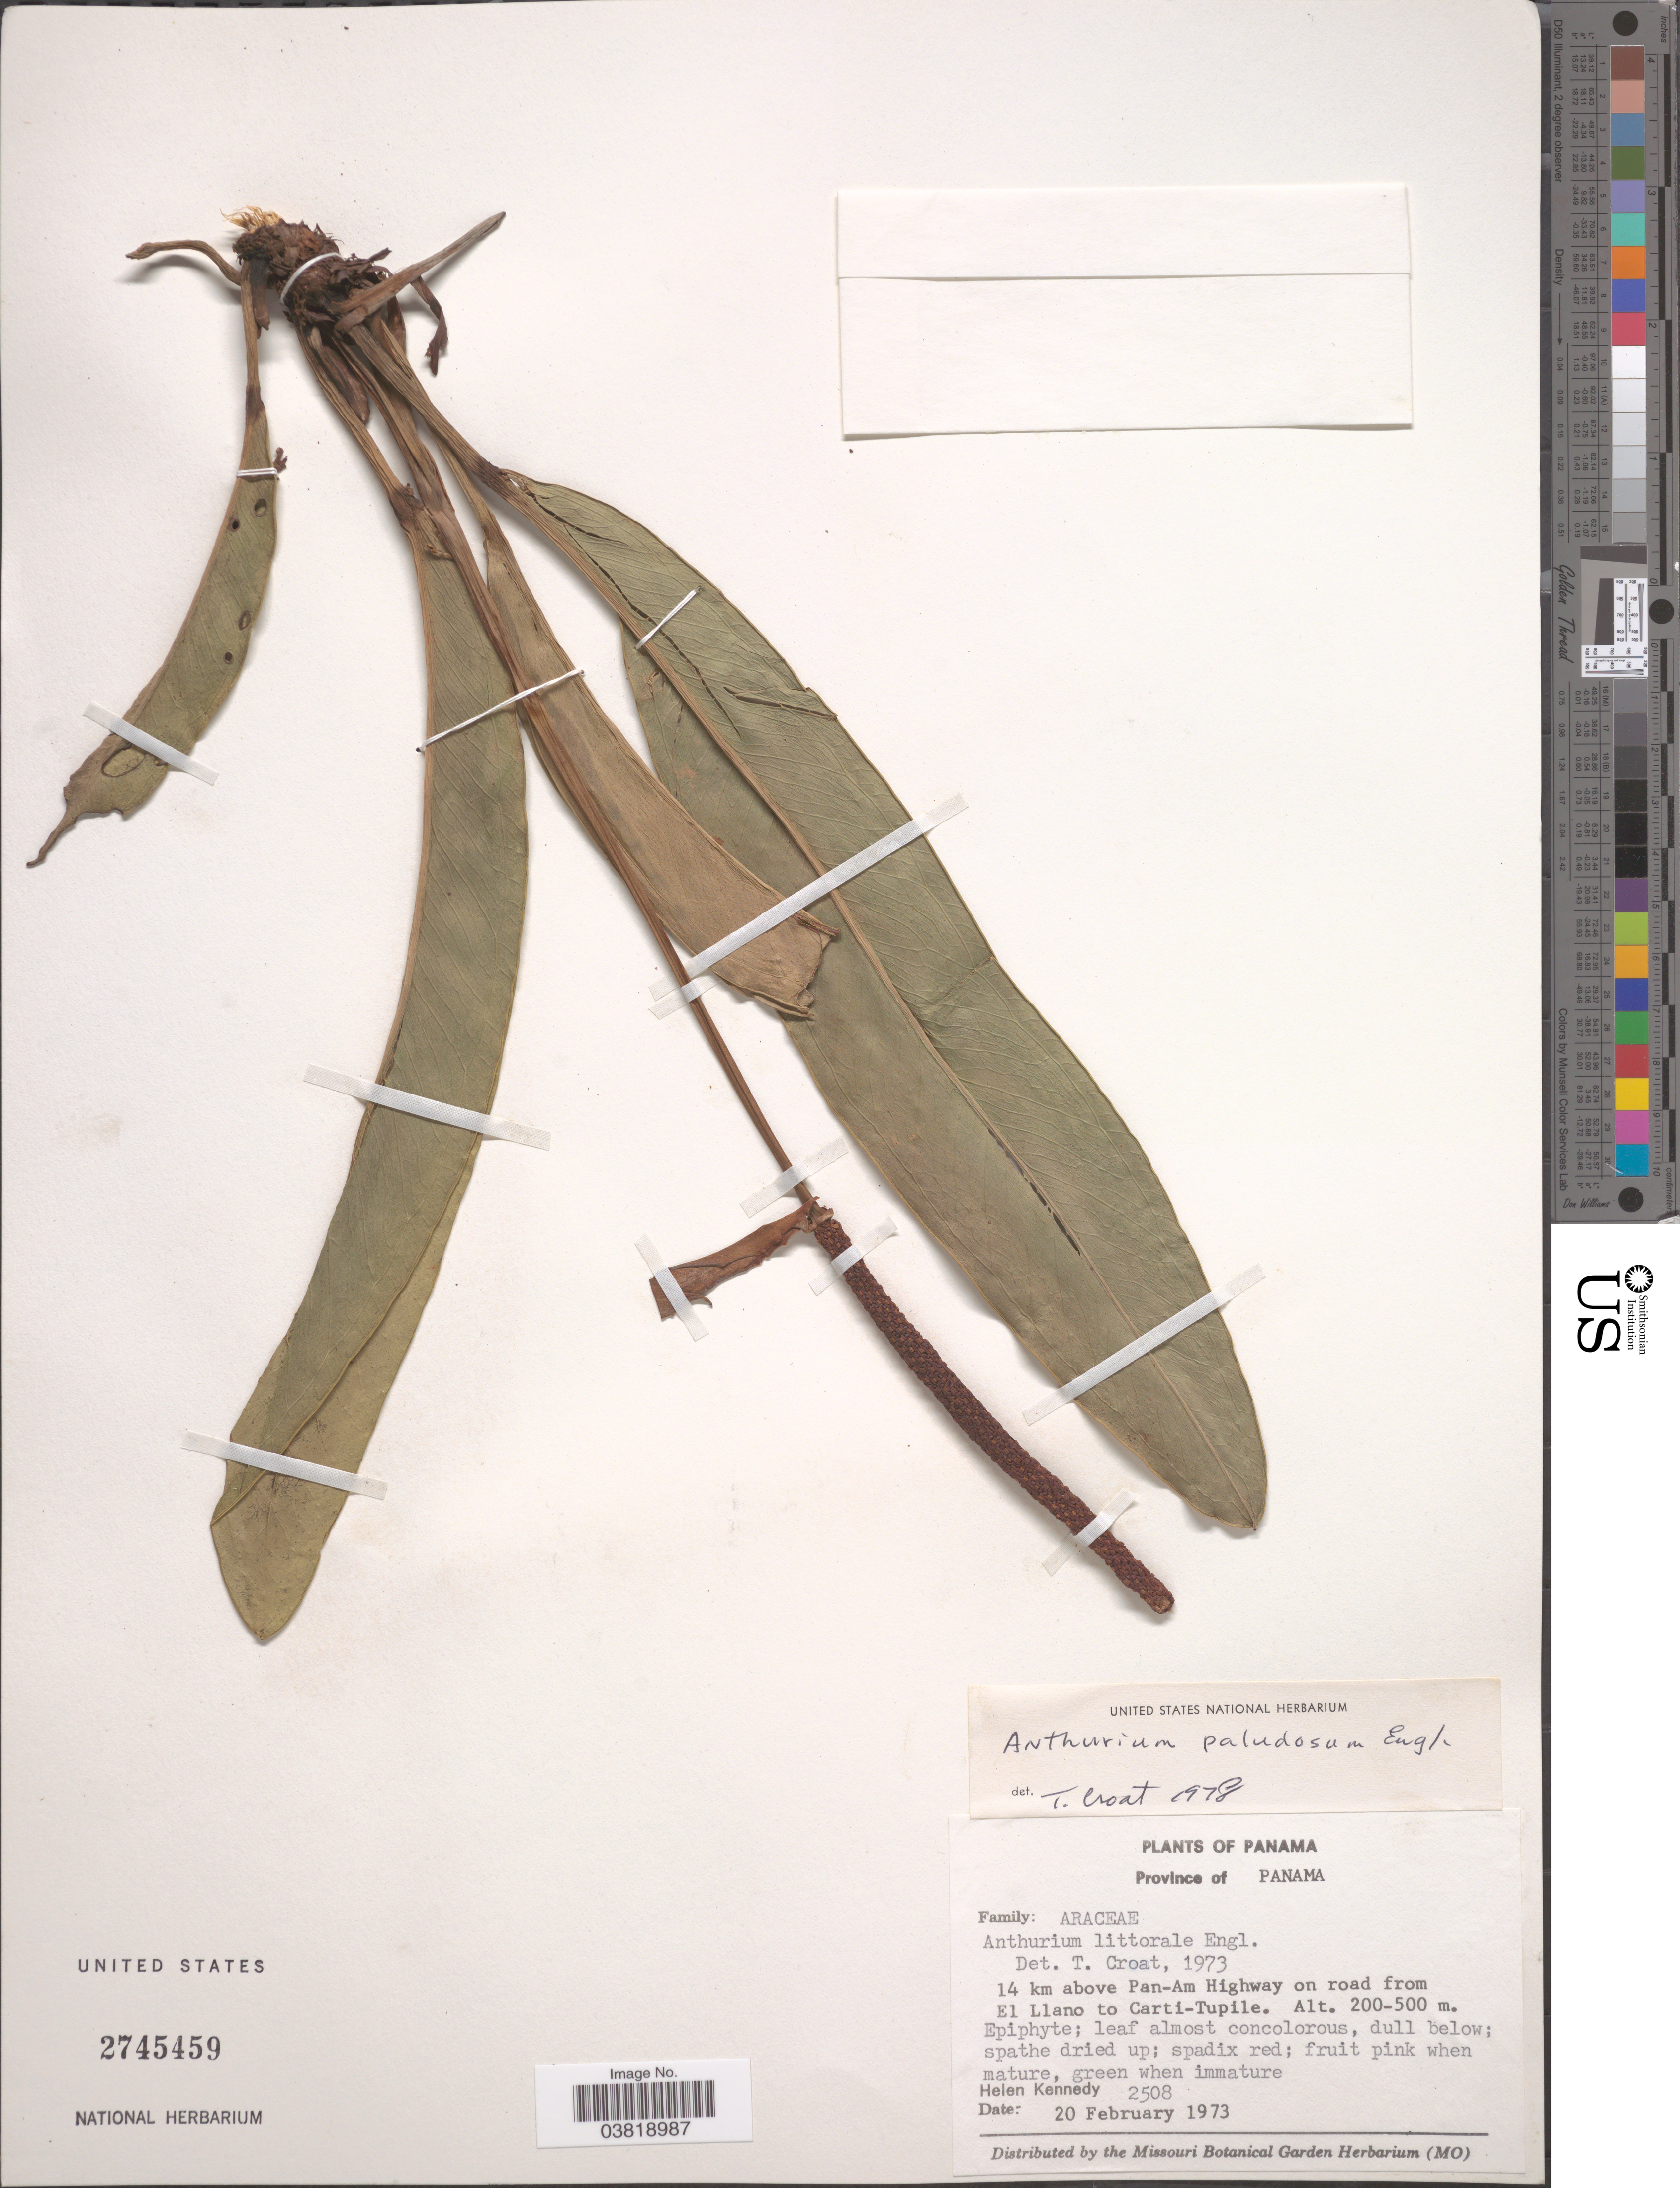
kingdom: Plantae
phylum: Tracheophyta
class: Liliopsida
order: Alismatales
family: Araceae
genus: Anthurium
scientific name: Anthurium paludosum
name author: Engl.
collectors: H. Kennedy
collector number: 2508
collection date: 1973-02-20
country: Panama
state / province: Panamá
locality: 14 km above Pan-Am Highway on road from El Llano to Carti-Tupile.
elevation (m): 200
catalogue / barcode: US 2745459